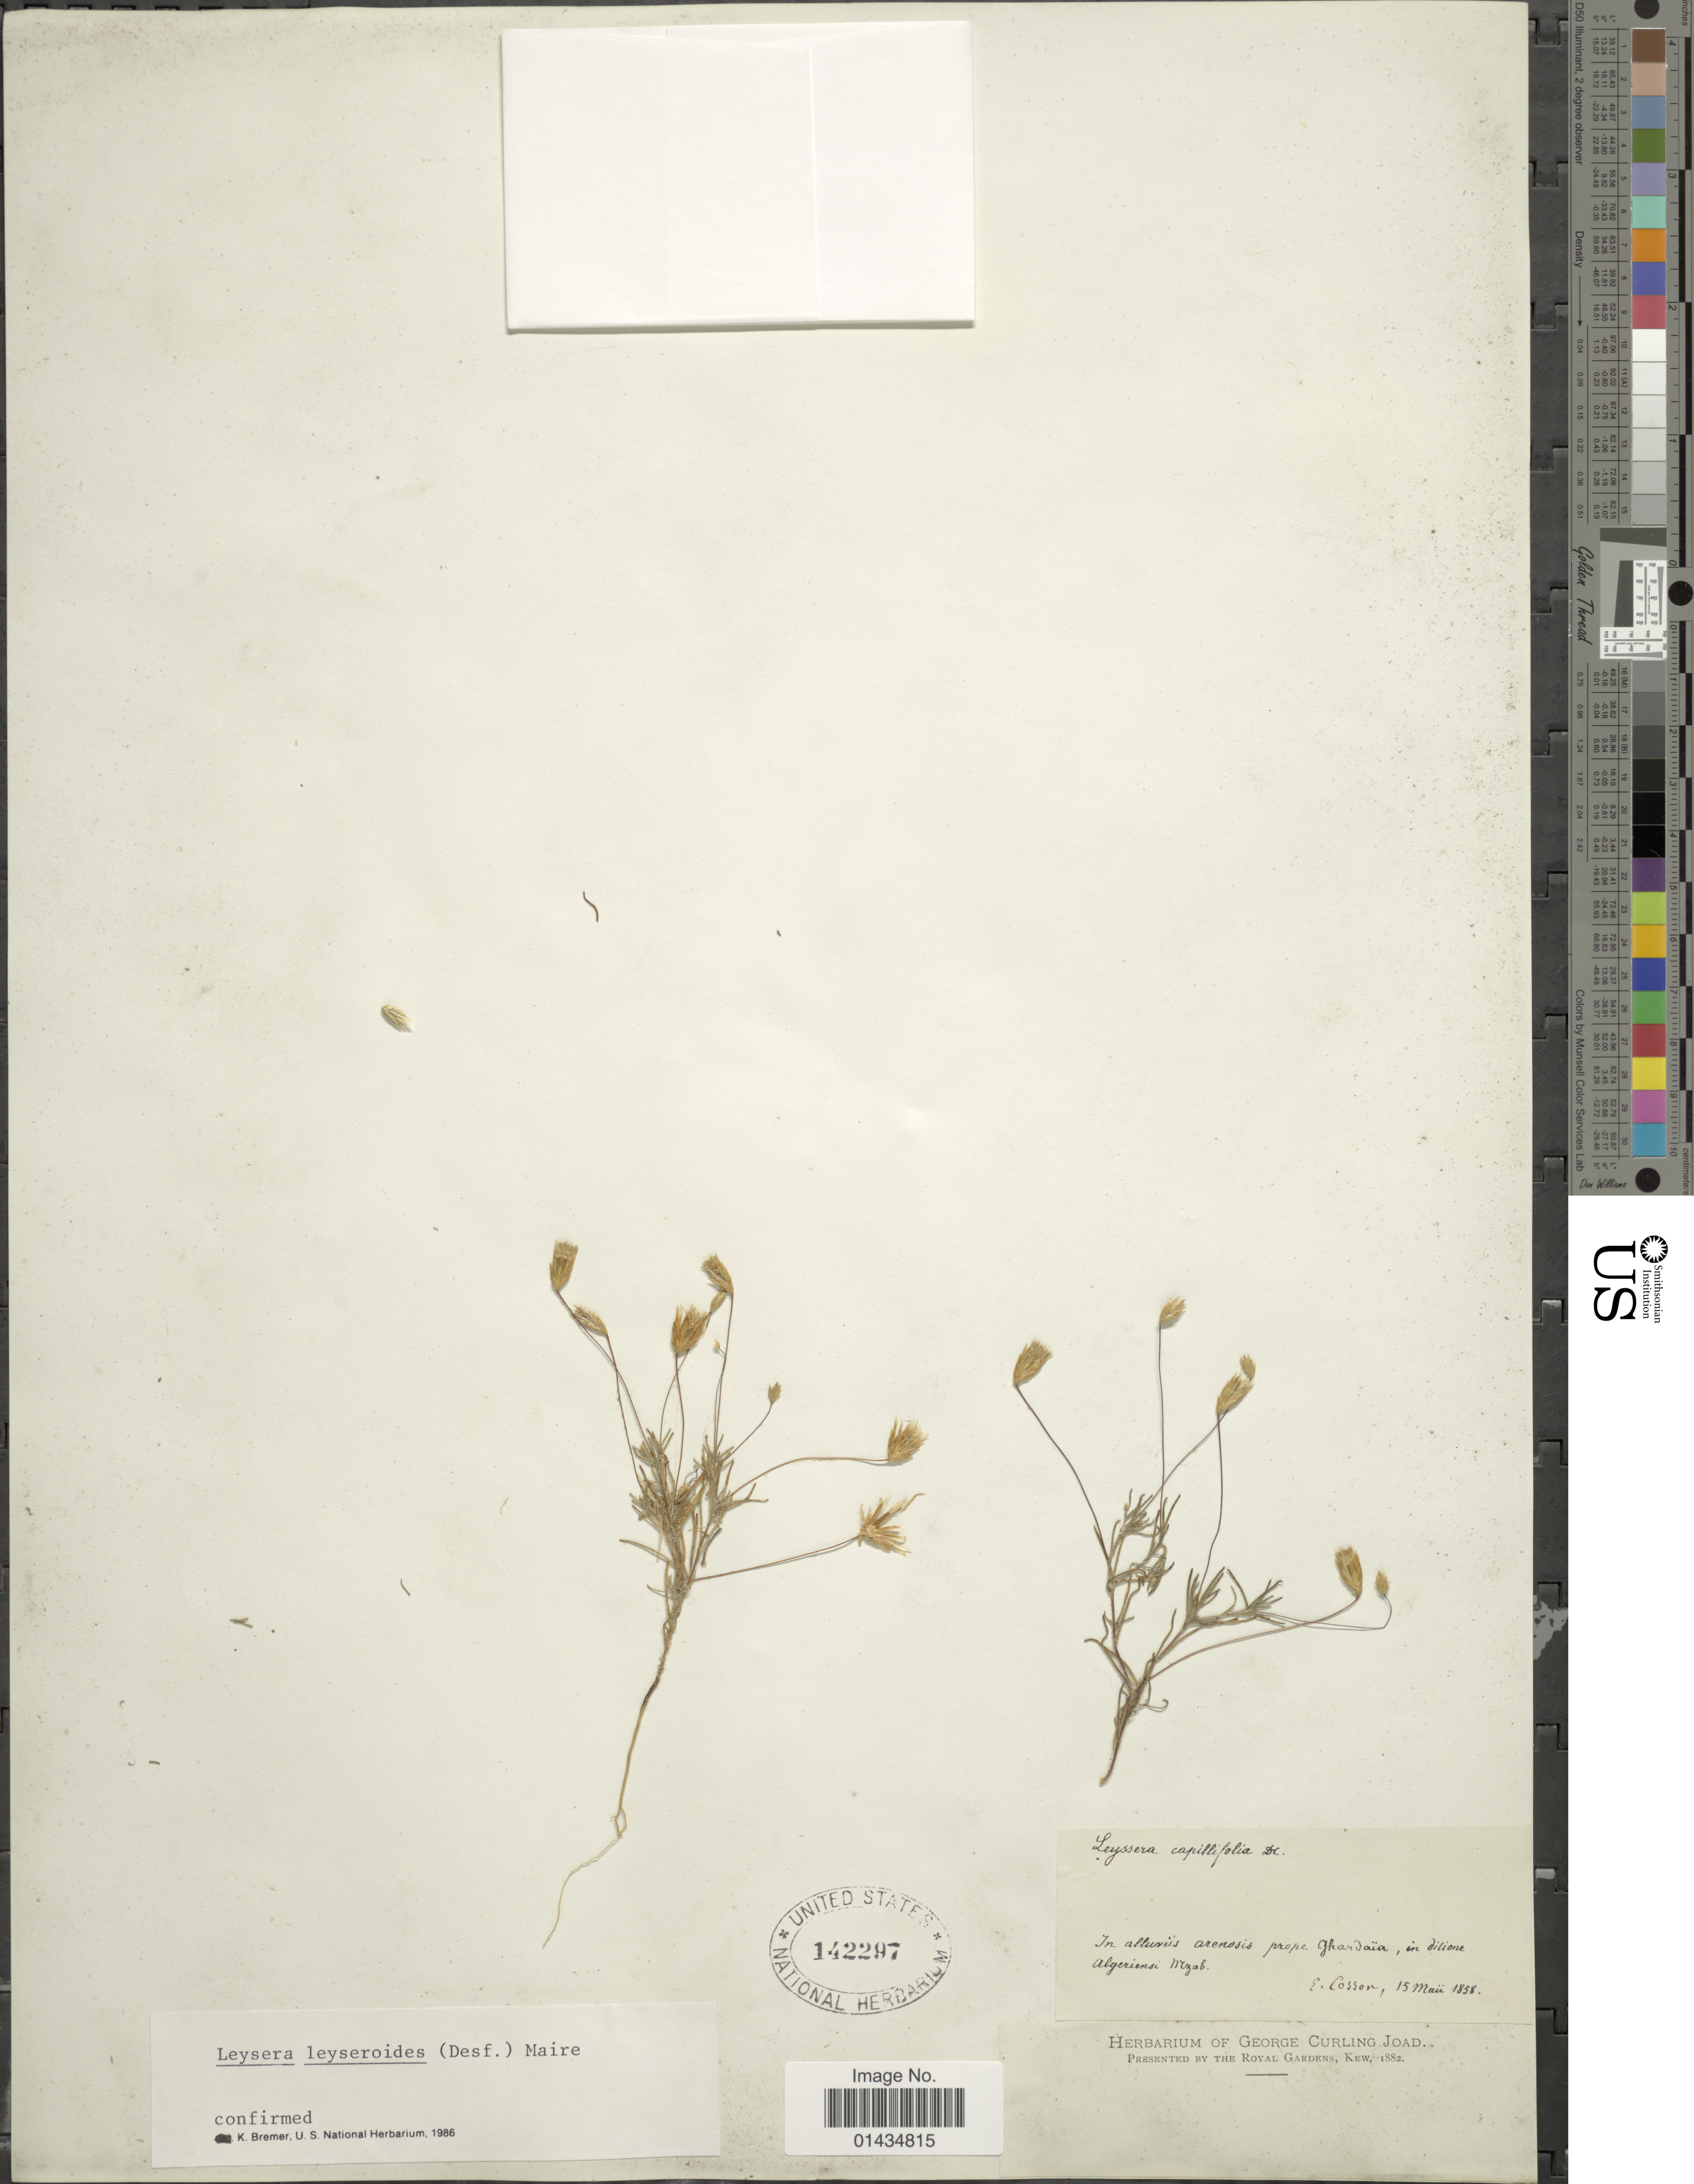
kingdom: Plantae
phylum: Tracheophyta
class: Magnoliopsida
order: Asterales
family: Asteraceae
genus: Leysera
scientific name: Leysera leyseroides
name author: (Desf.) Maire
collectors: E. Cosson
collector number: s,n,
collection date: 1858-05-15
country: Algeria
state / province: Ghardaïa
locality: In aluuniis arenosis prope, in diliome Algeriensi Mzab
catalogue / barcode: US 142297